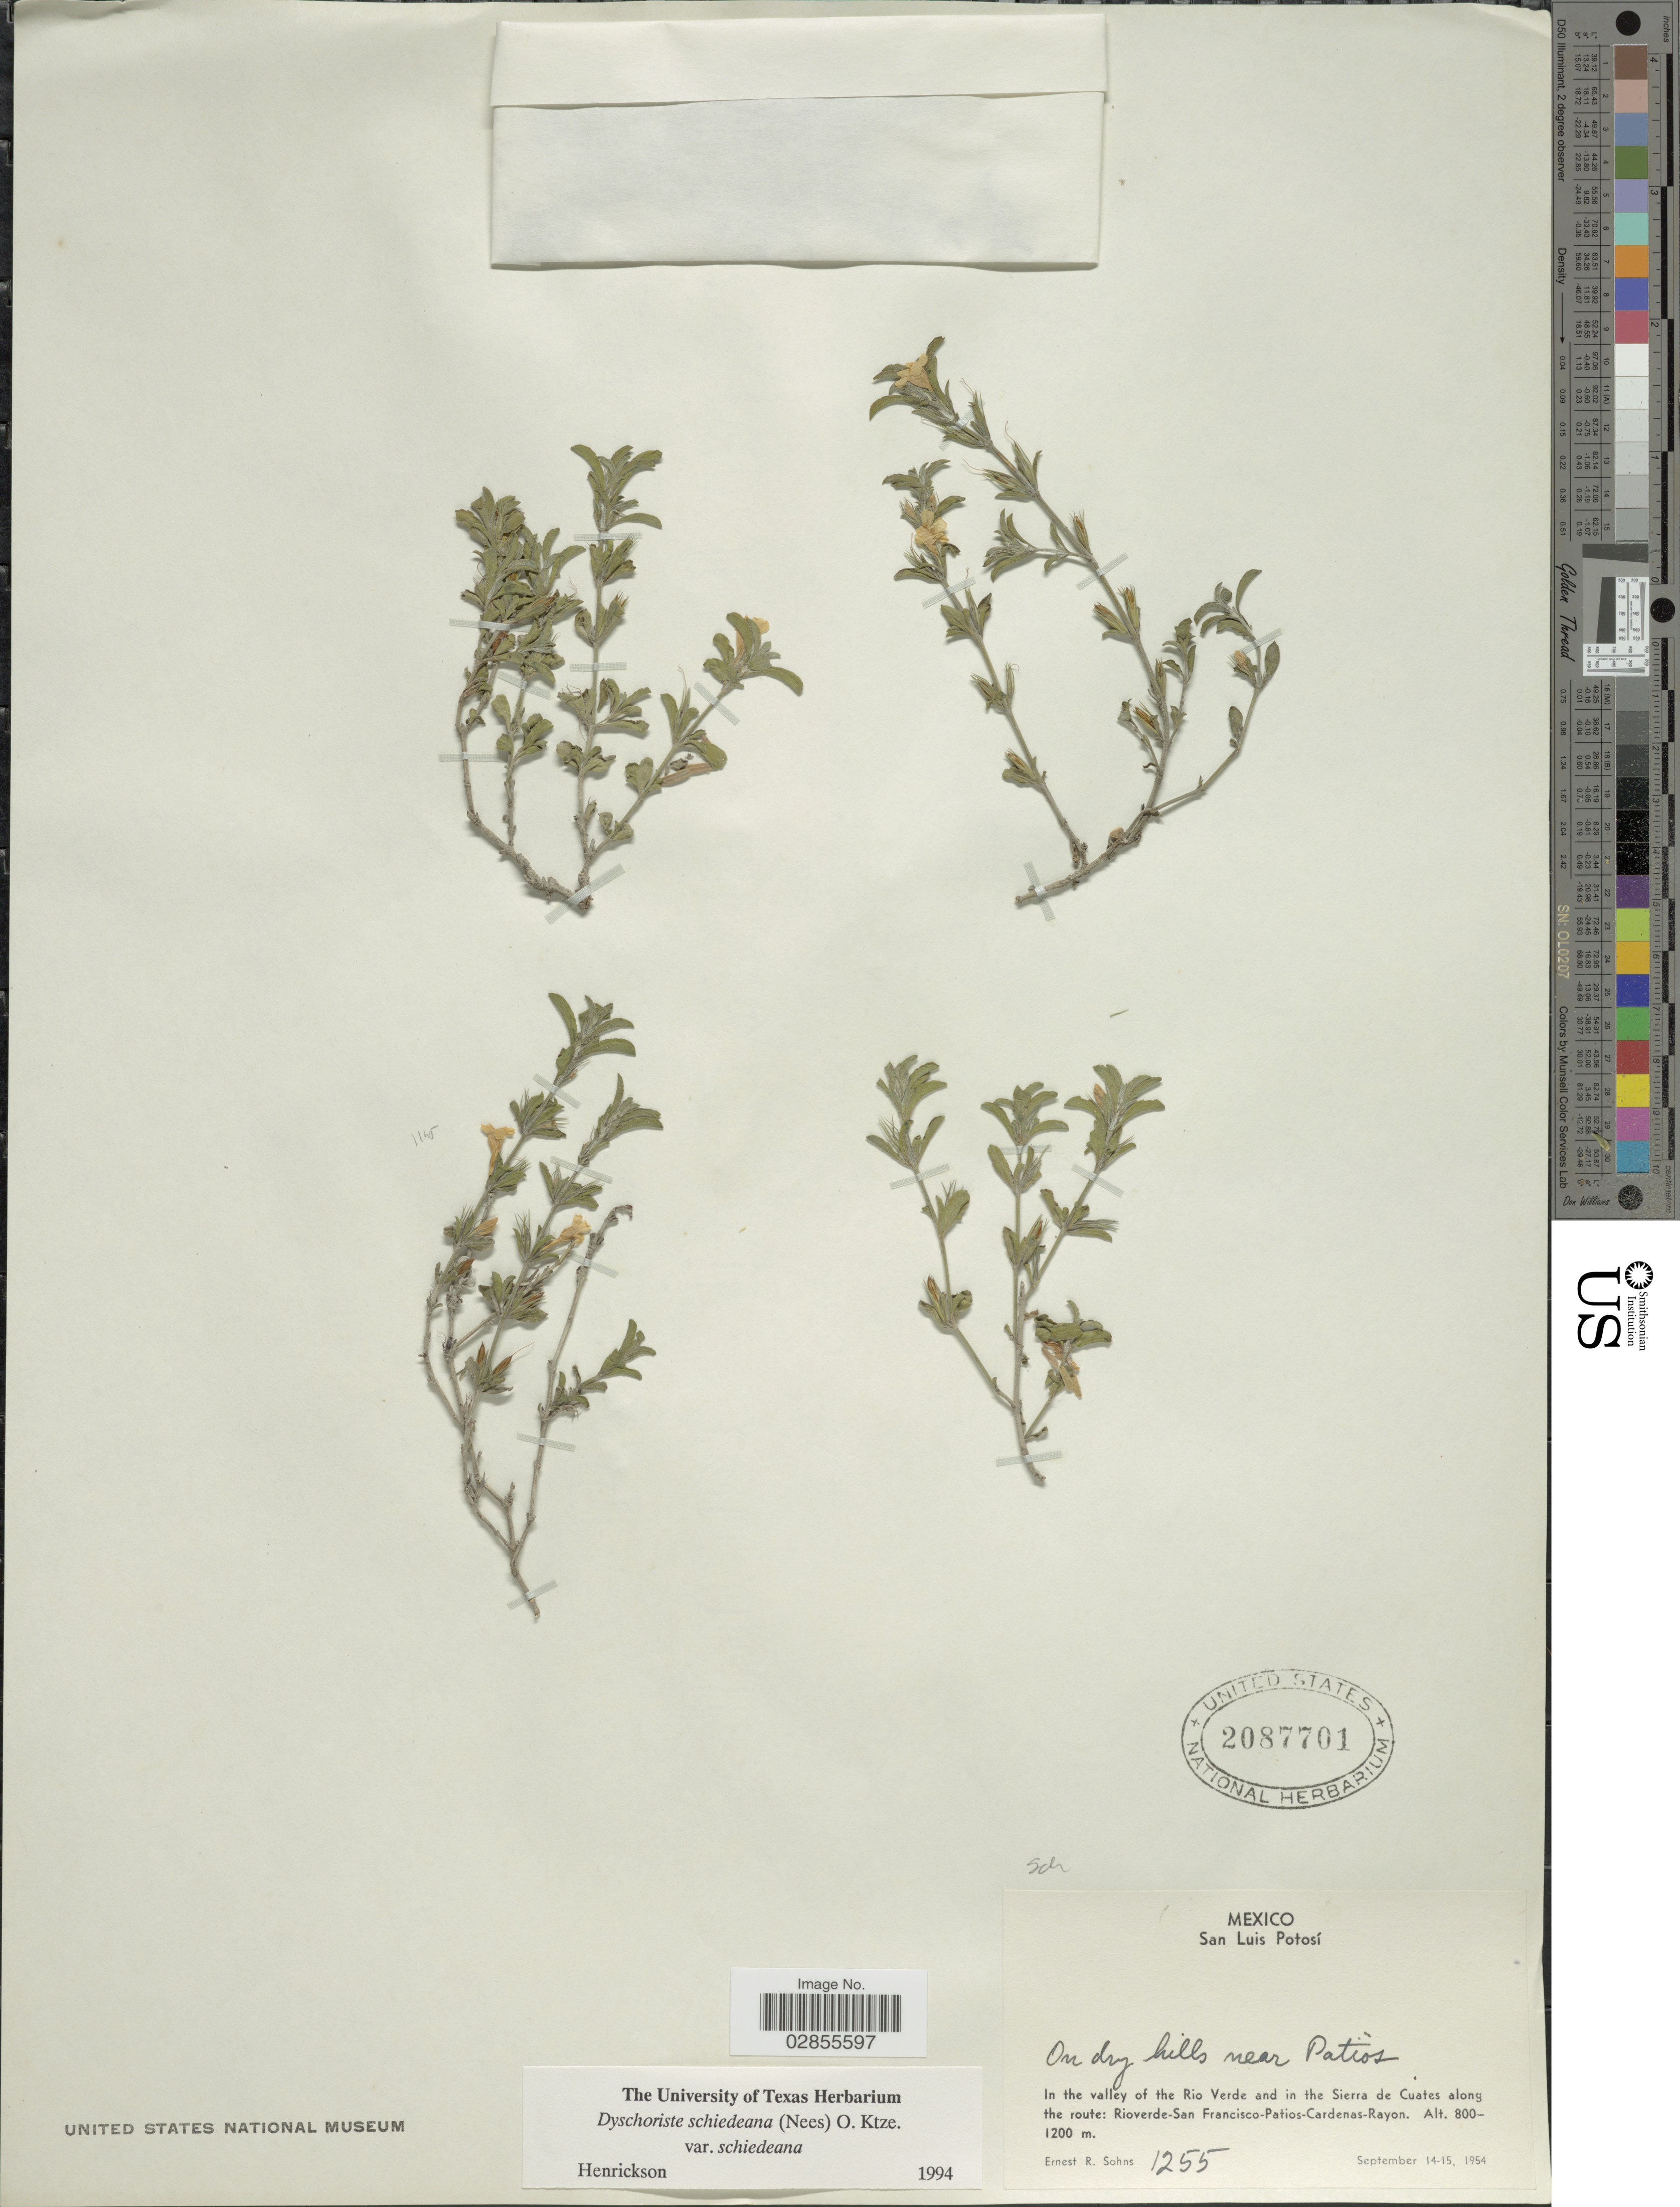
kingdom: Plantae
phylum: Tracheophyta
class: Magnoliopsida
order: Lamiales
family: Acanthaceae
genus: Dyschoriste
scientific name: Dyschoriste schiedeana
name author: (Nees) Kuntze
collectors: E. R. Sohns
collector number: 1255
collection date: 1954-09-14/1954-09-15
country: Mexico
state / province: San Luis Potosí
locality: On dry hills near Patios. In the valley of the Rio Verde and in the Sierra de Cuates along the route: Rioverde-San Francisco-Patios-Cardenas-Rayon.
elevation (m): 800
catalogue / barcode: US 2087701